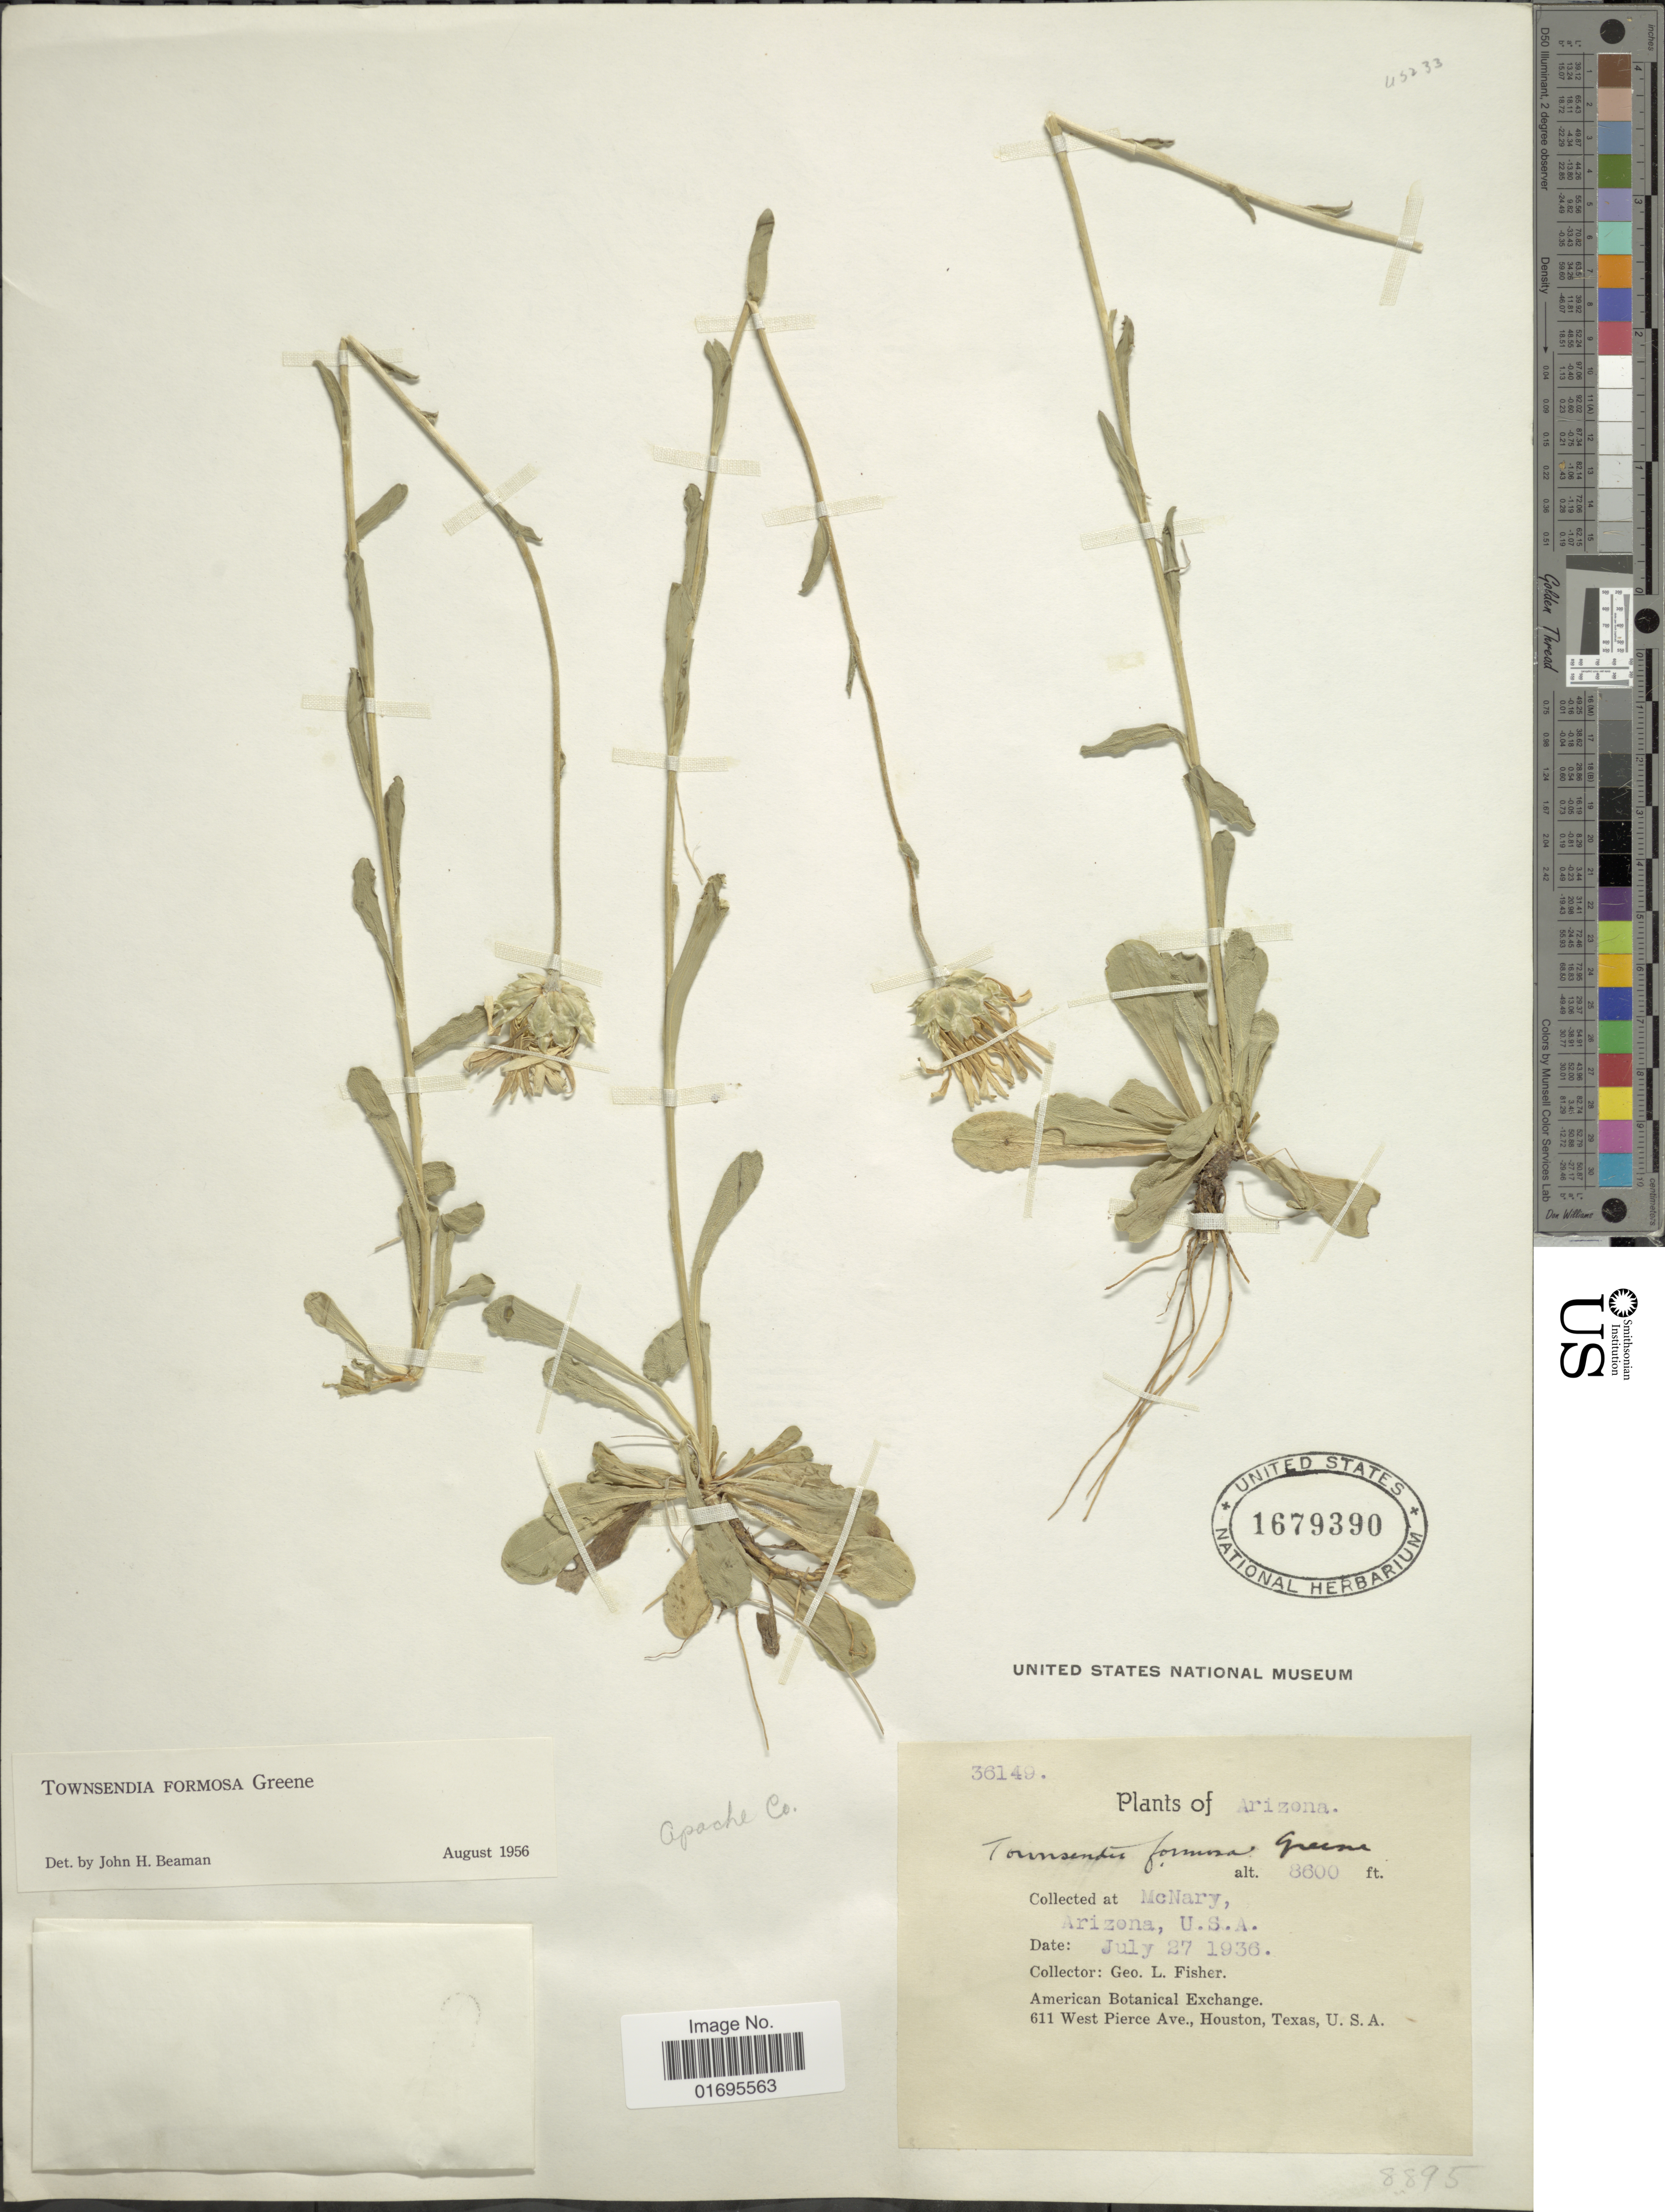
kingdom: Plantae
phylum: Tracheophyta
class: Magnoliopsida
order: Asterales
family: Asteraceae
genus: Townsendia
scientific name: Townsendia formosa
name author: Greene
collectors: G. L. Fisher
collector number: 36149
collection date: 1936-07-27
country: United States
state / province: Arizona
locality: McNary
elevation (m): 2621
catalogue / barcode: US 1679390